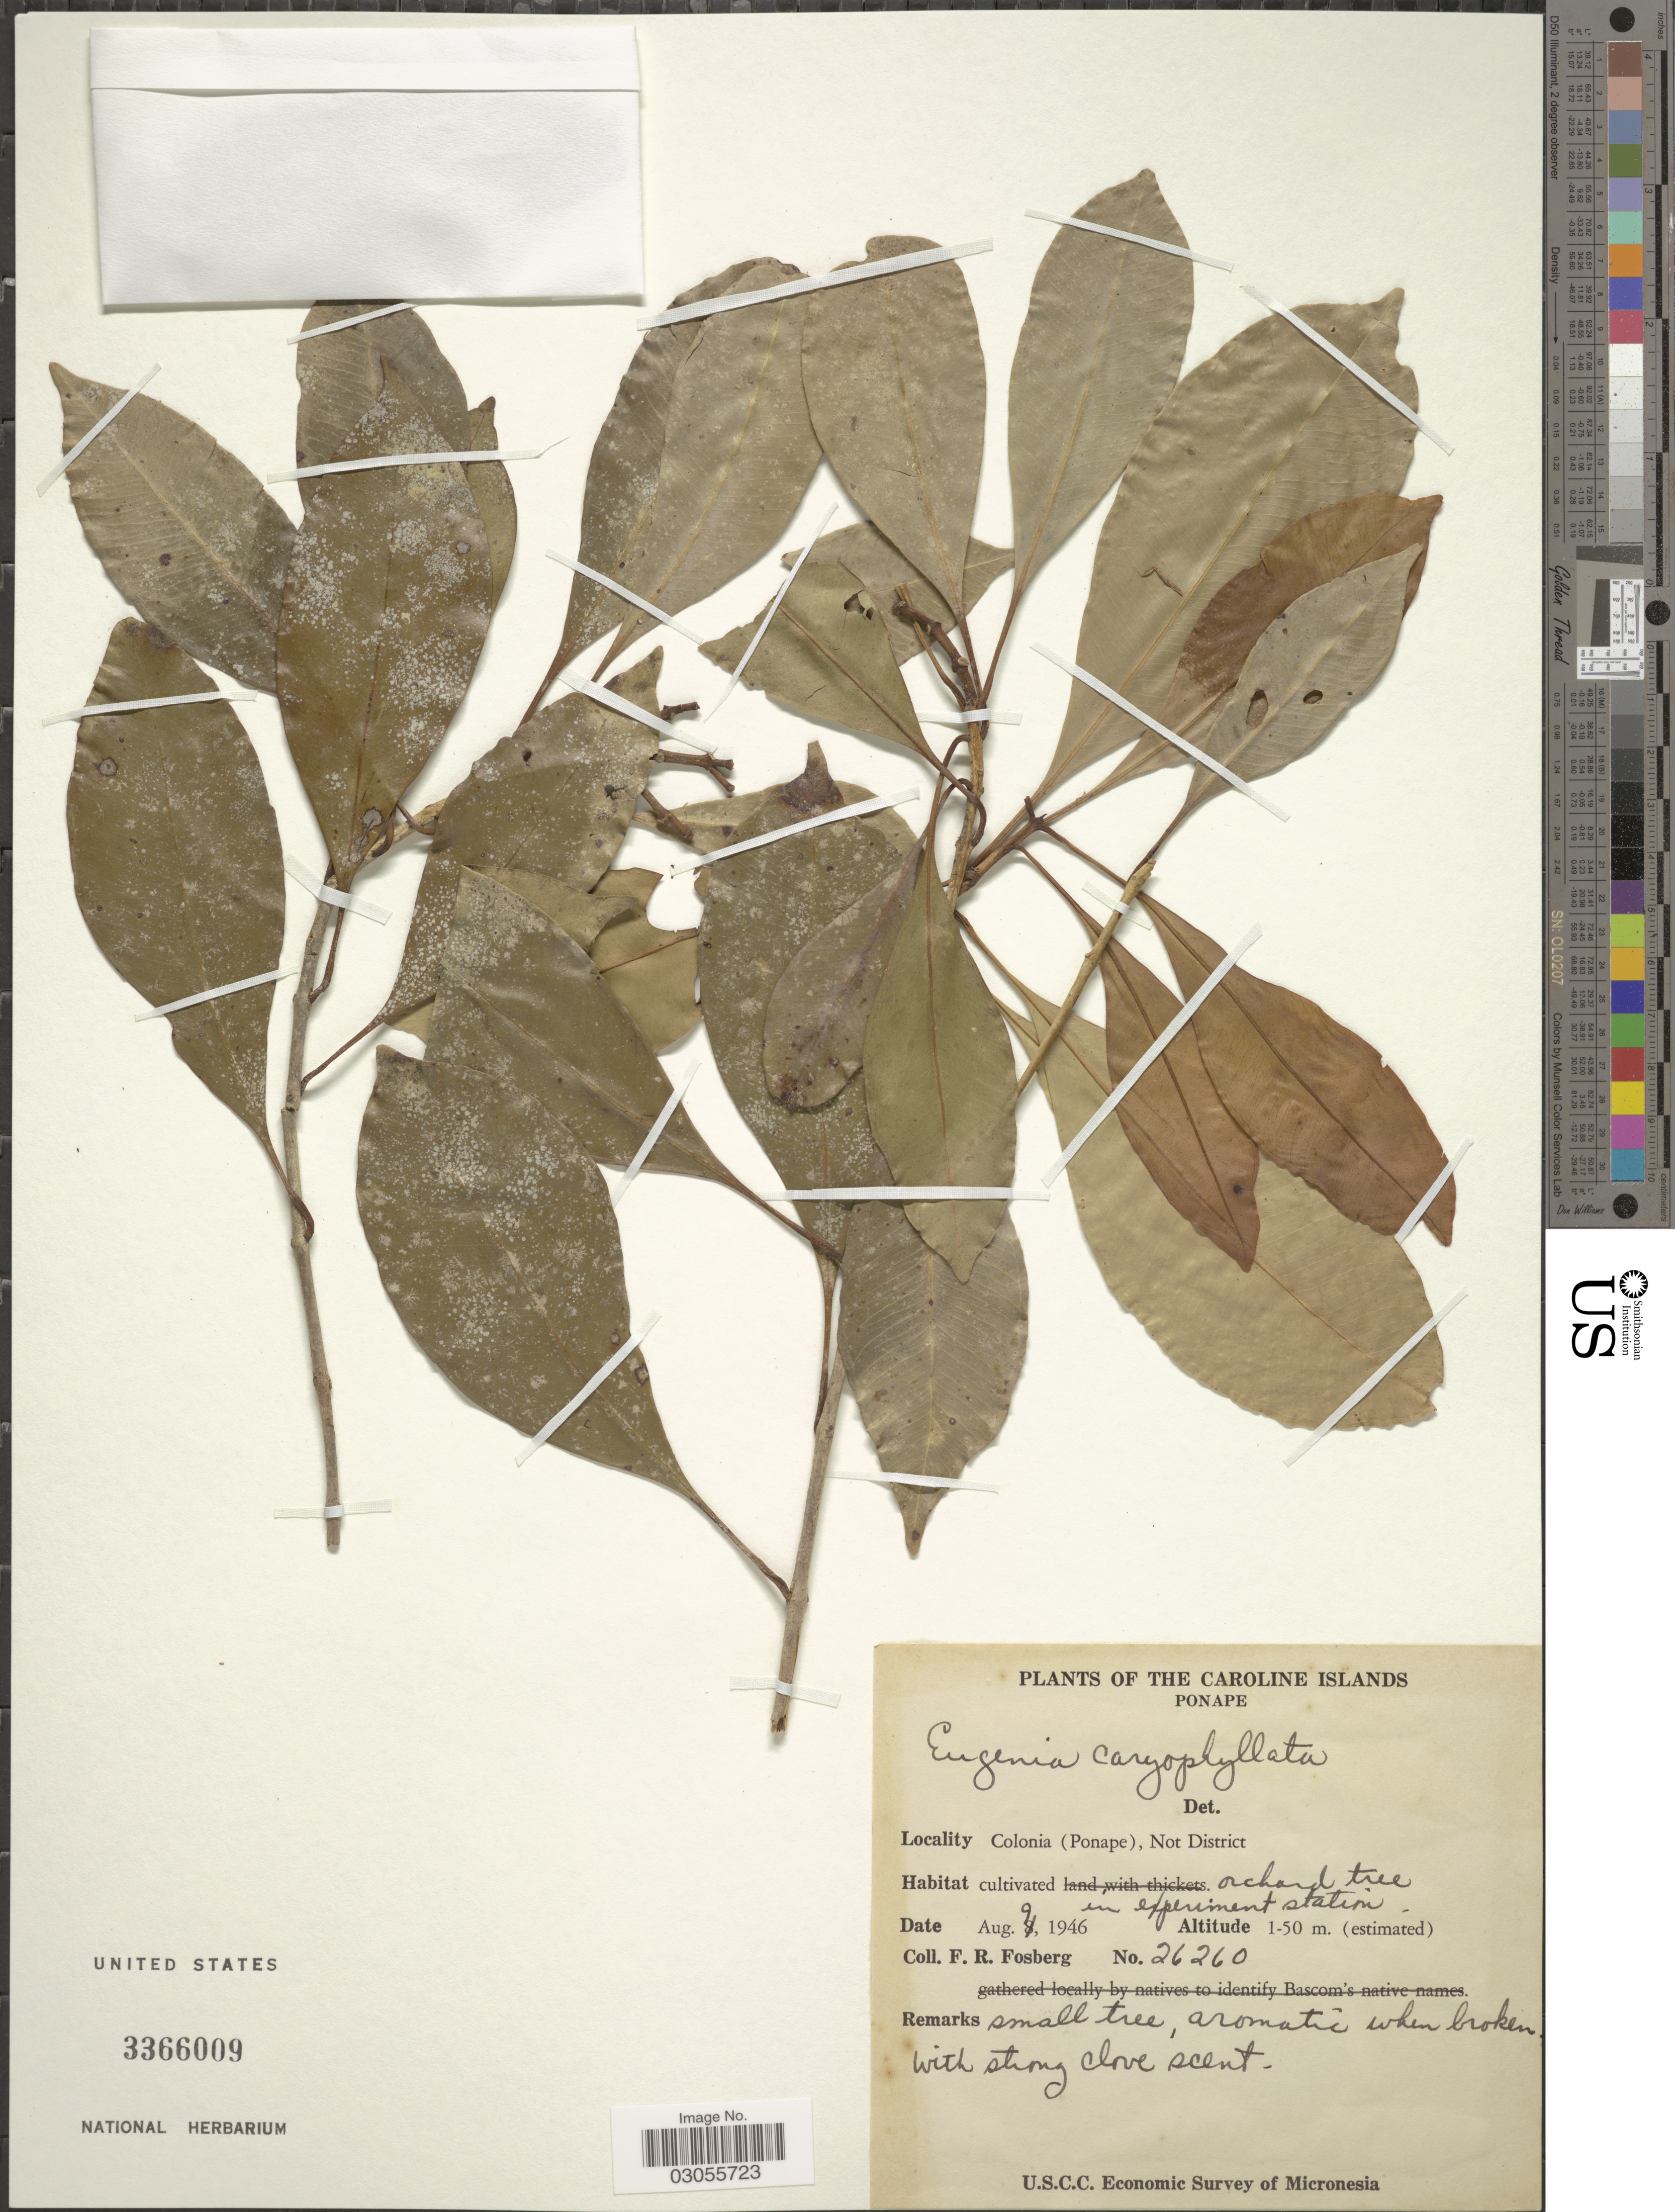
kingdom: Plantae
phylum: Tracheophyta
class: Magnoliopsida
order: Myrtales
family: Myrtaceae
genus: Syzygium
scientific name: Syzygium aromaticum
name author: (L.) Merr. & L.M. Perry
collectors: F. R. Fosberg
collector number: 26260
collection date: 1946-08-09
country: Micronesia, Federated States of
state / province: Pohnpei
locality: Caroline Islands. Ponape. Colonia (Ponape), Not District.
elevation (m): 1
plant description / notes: cited by Byng et al., Phytotaxa 427(2): 117. 2019.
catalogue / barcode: US 3366009